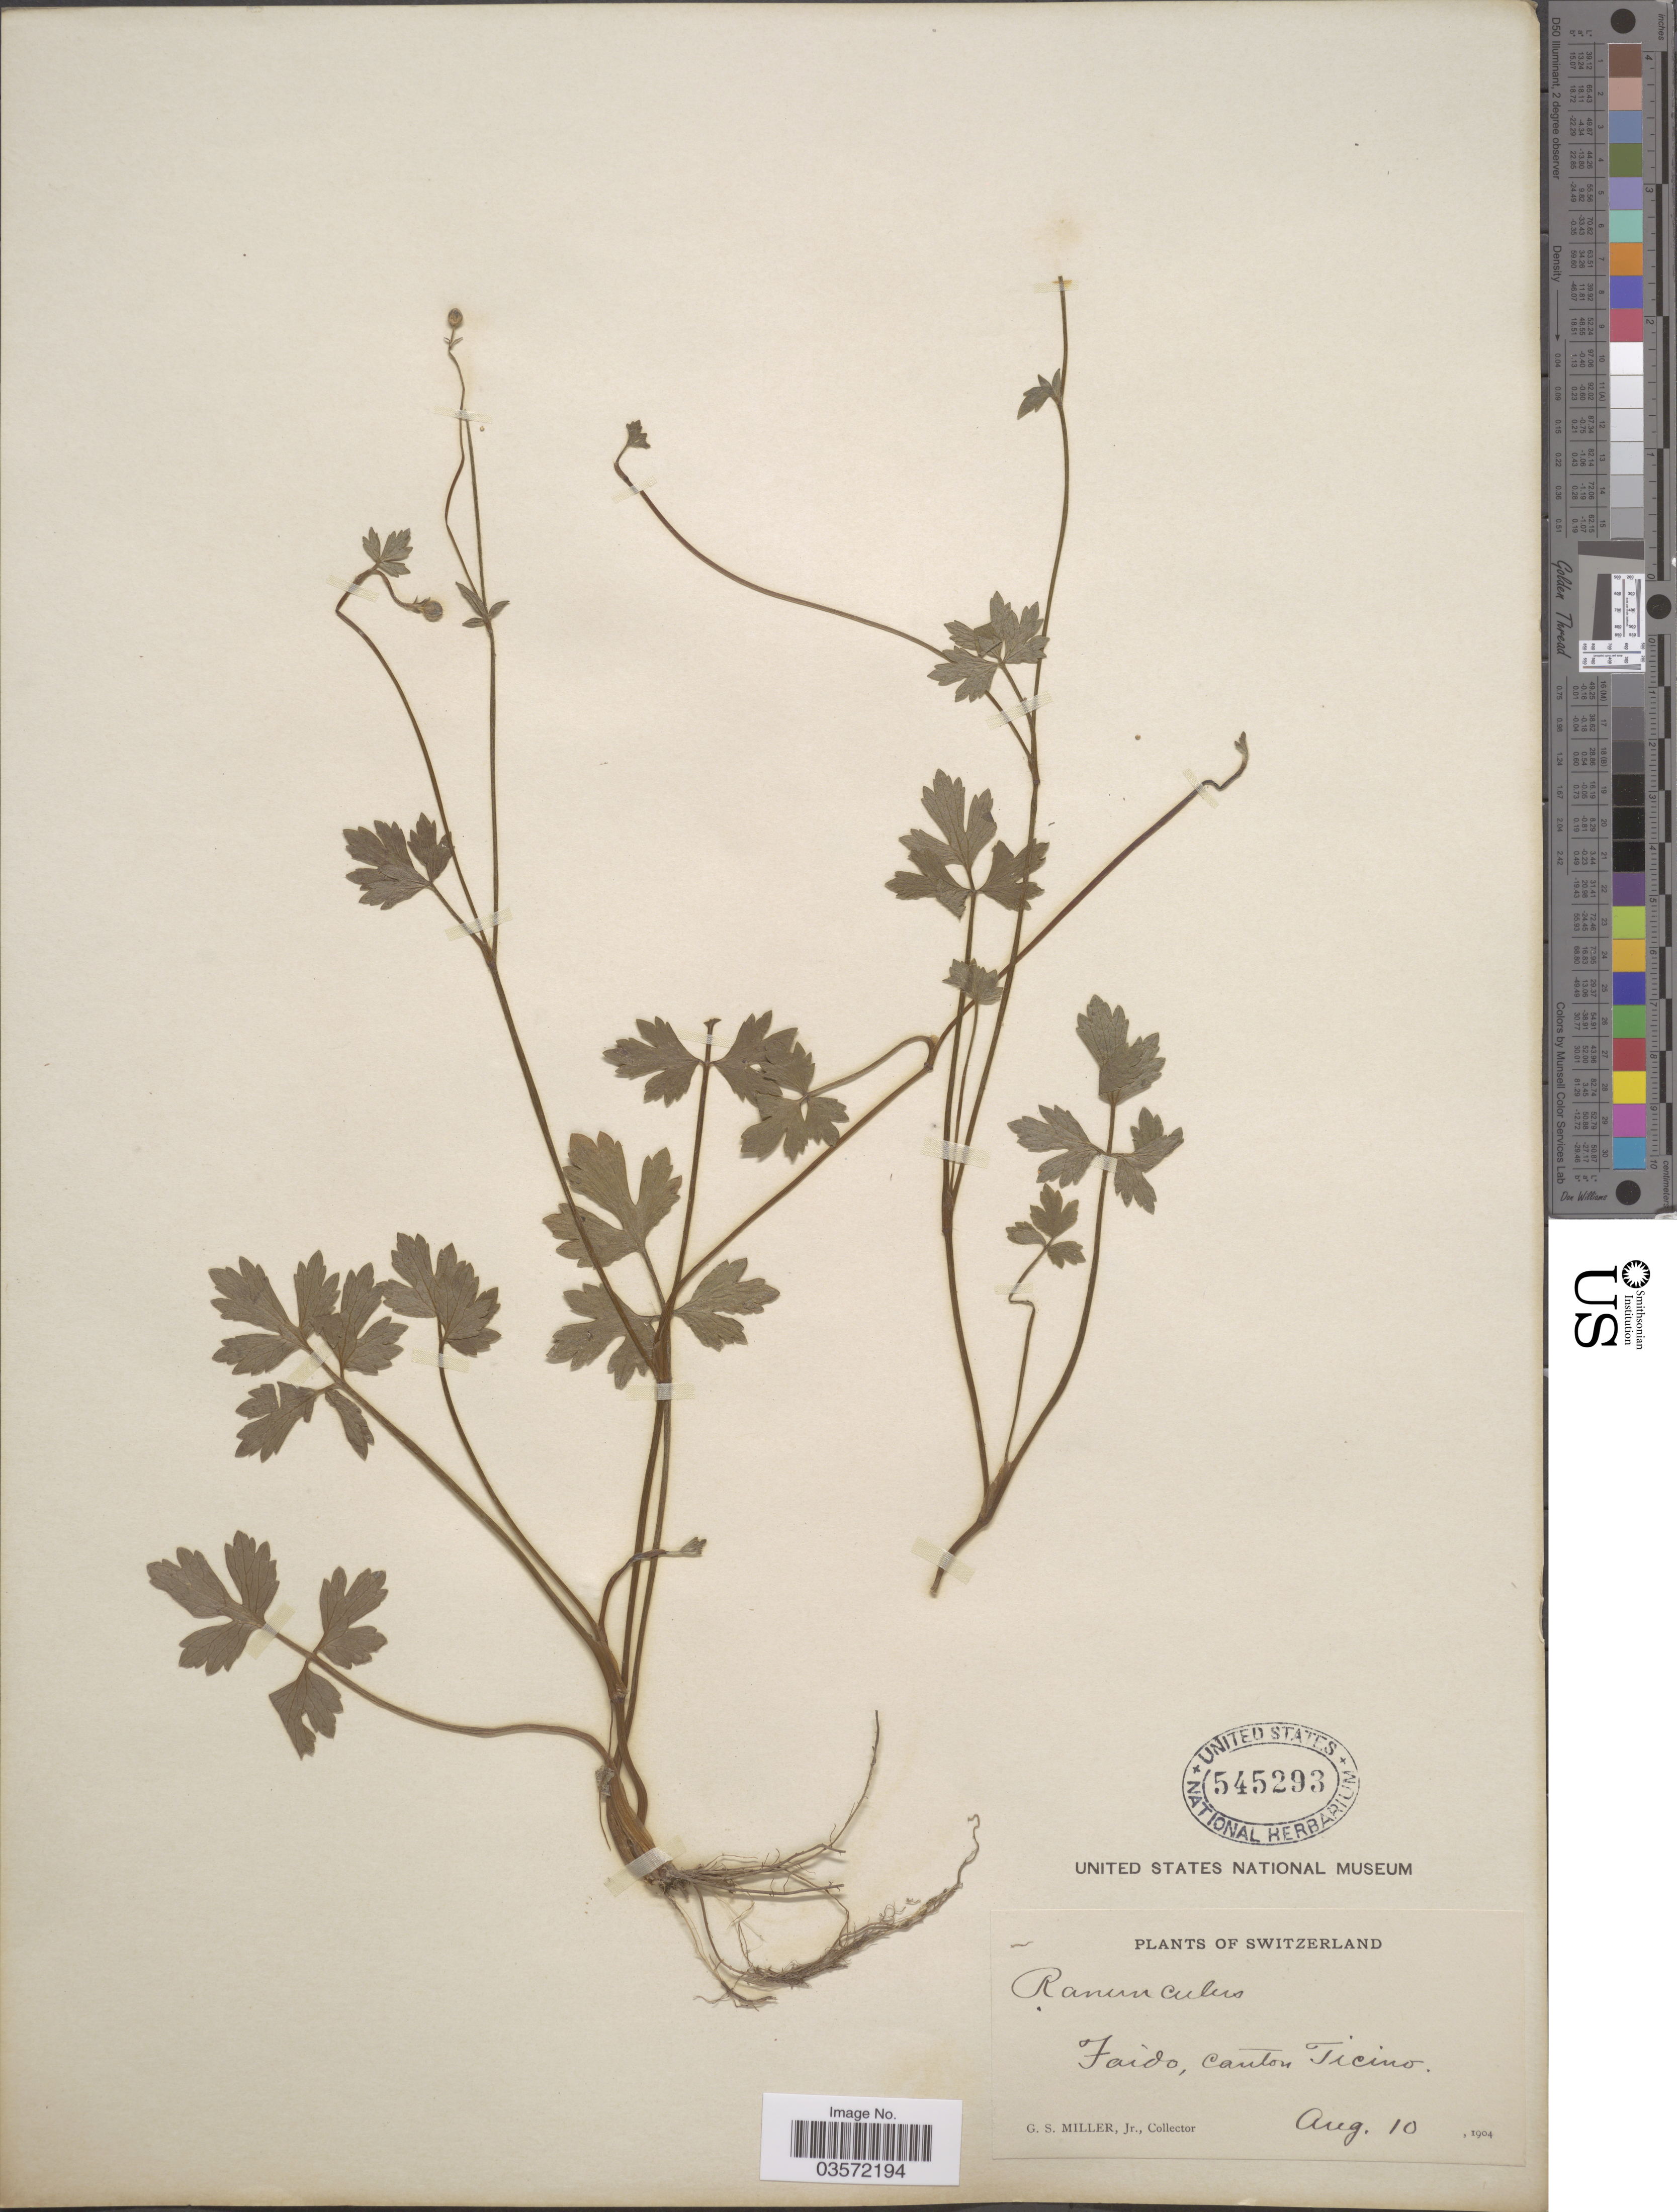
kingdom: Plantae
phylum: Tracheophyta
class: Magnoliopsida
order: Ranunculales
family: Ranunculaceae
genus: Ranunculus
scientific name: Ranunculus sp.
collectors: G. S. Miller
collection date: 1904-08-10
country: Switzerland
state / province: Ticino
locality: Faido, canton Ticino.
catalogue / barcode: US 545293